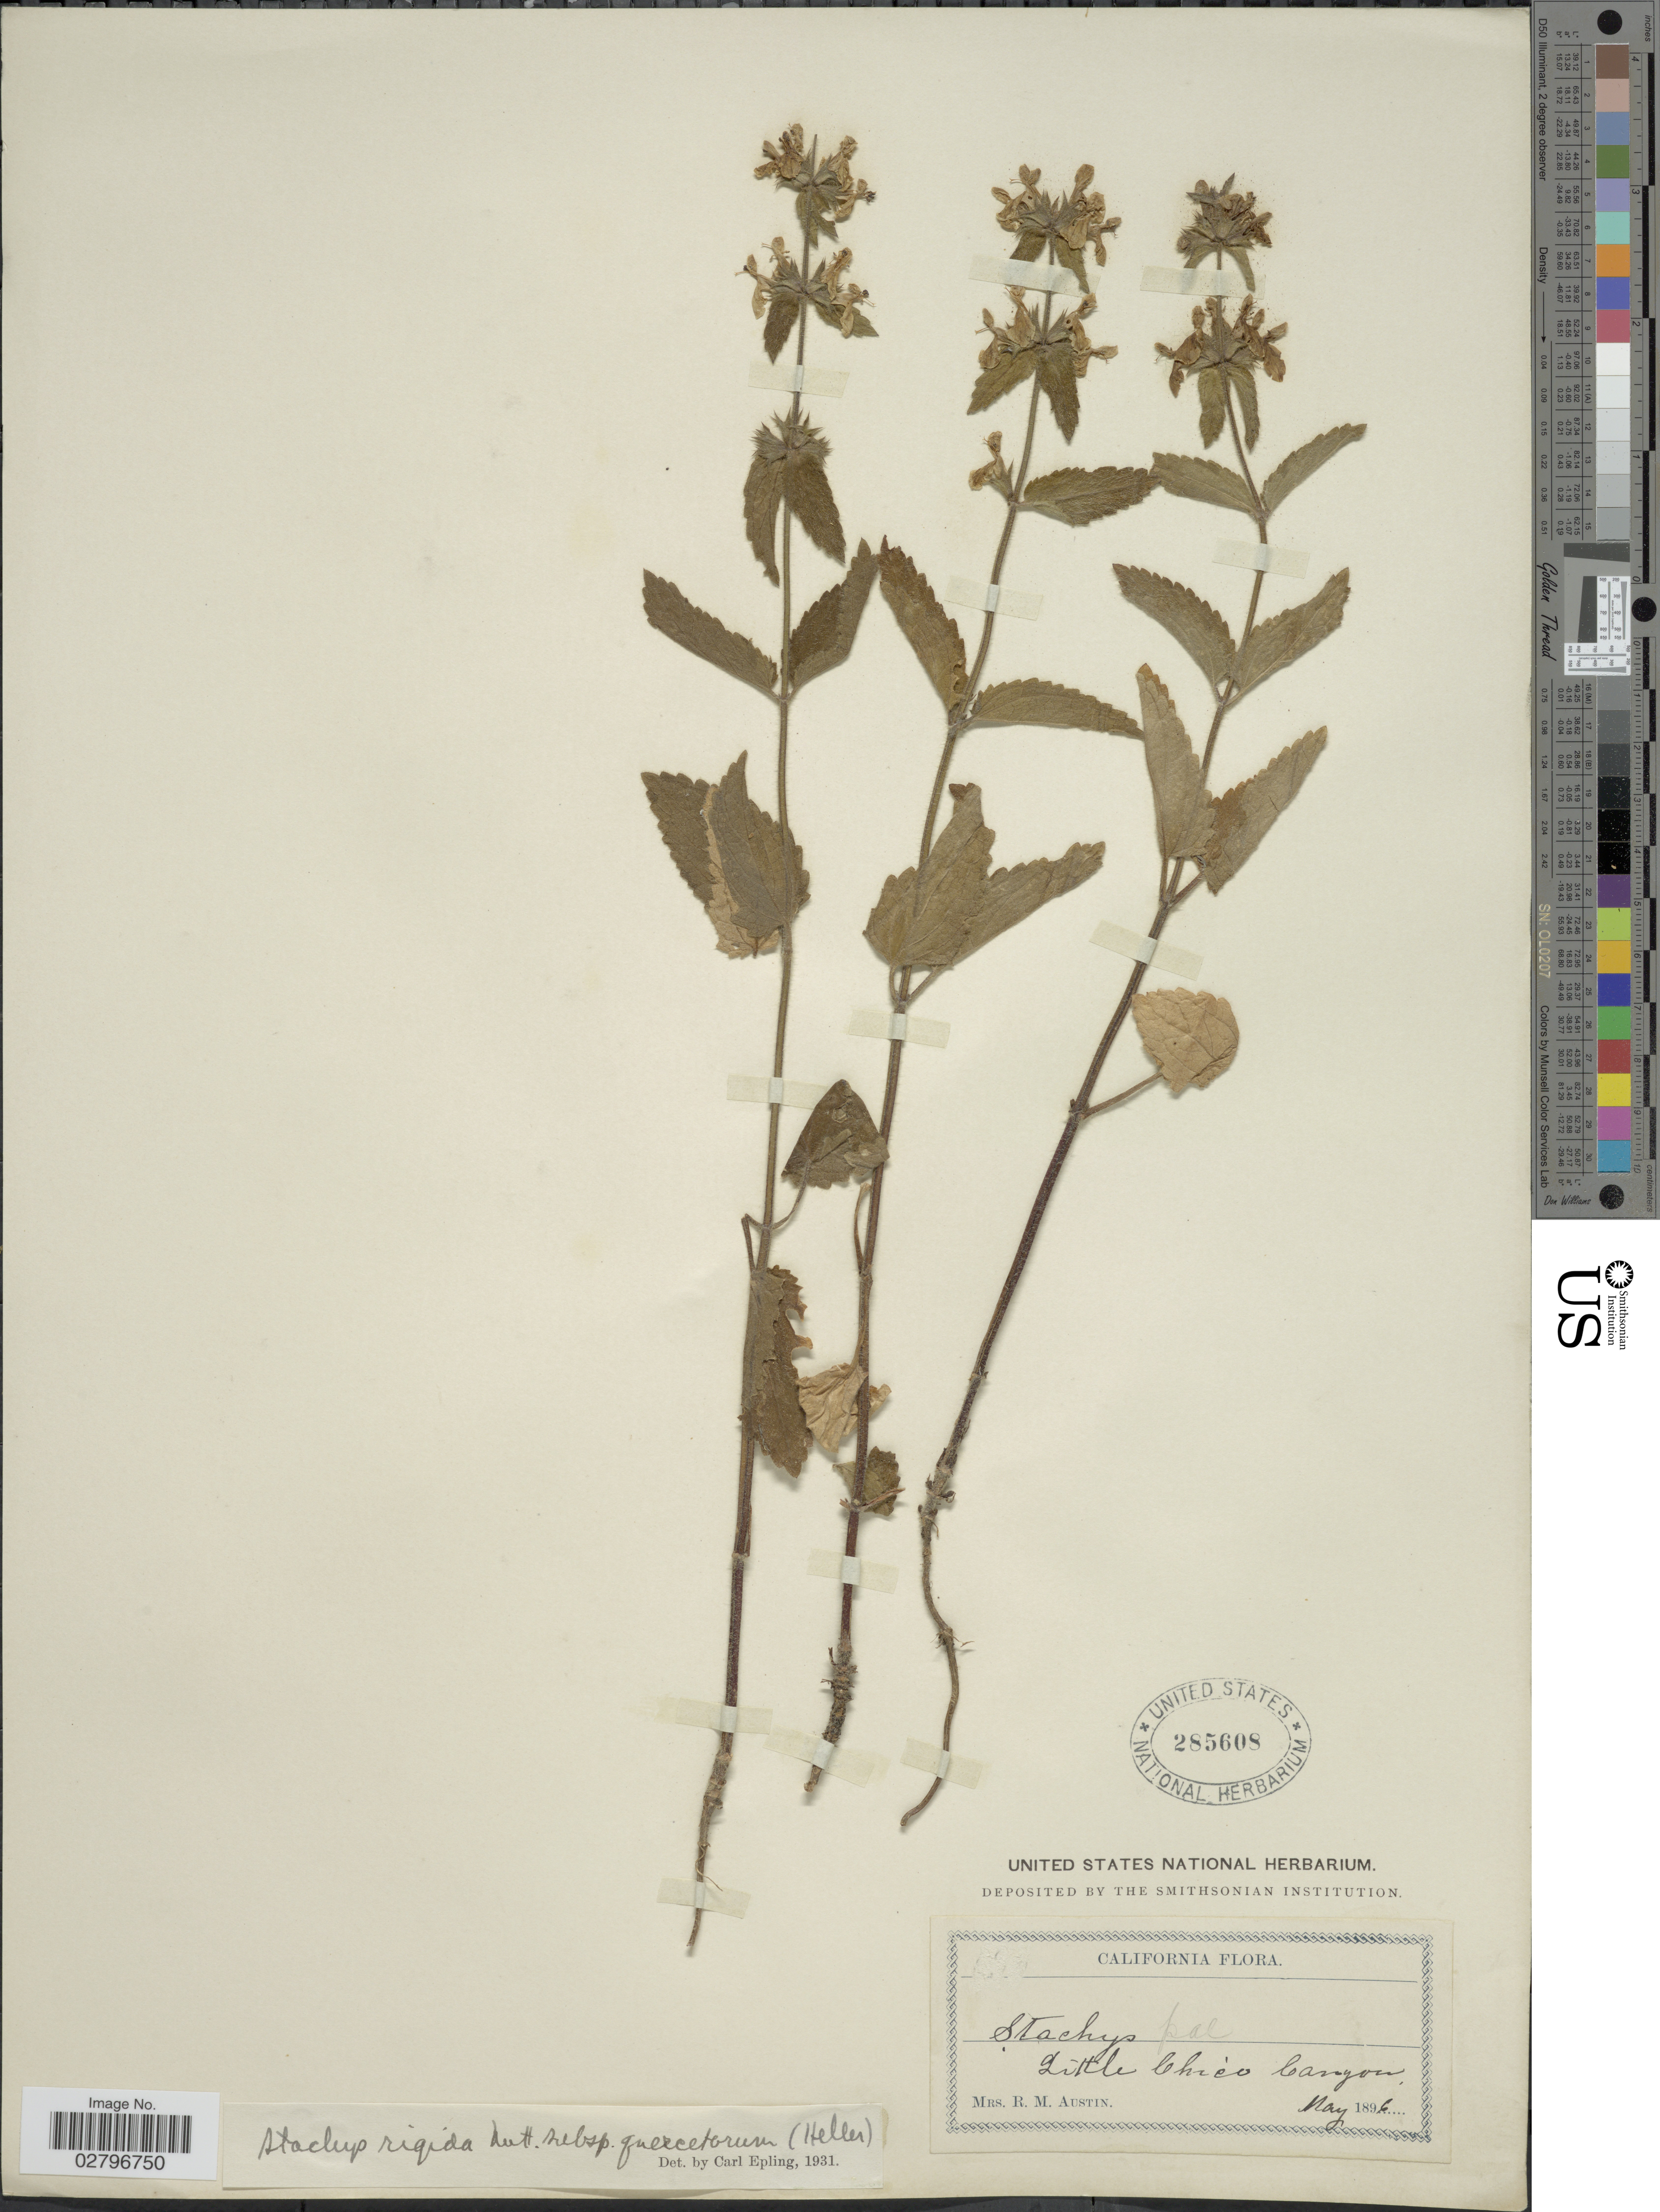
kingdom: Plantae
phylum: Tracheophyta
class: Magnoliopsida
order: Lamiales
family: Lamiaceae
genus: Stachys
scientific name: Stachys rigida subsp. quercetorum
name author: (A. Heller) Epling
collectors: R. Austin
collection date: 1896-05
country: United States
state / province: California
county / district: Butte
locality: Little Chico Canyon.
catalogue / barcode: US 285608